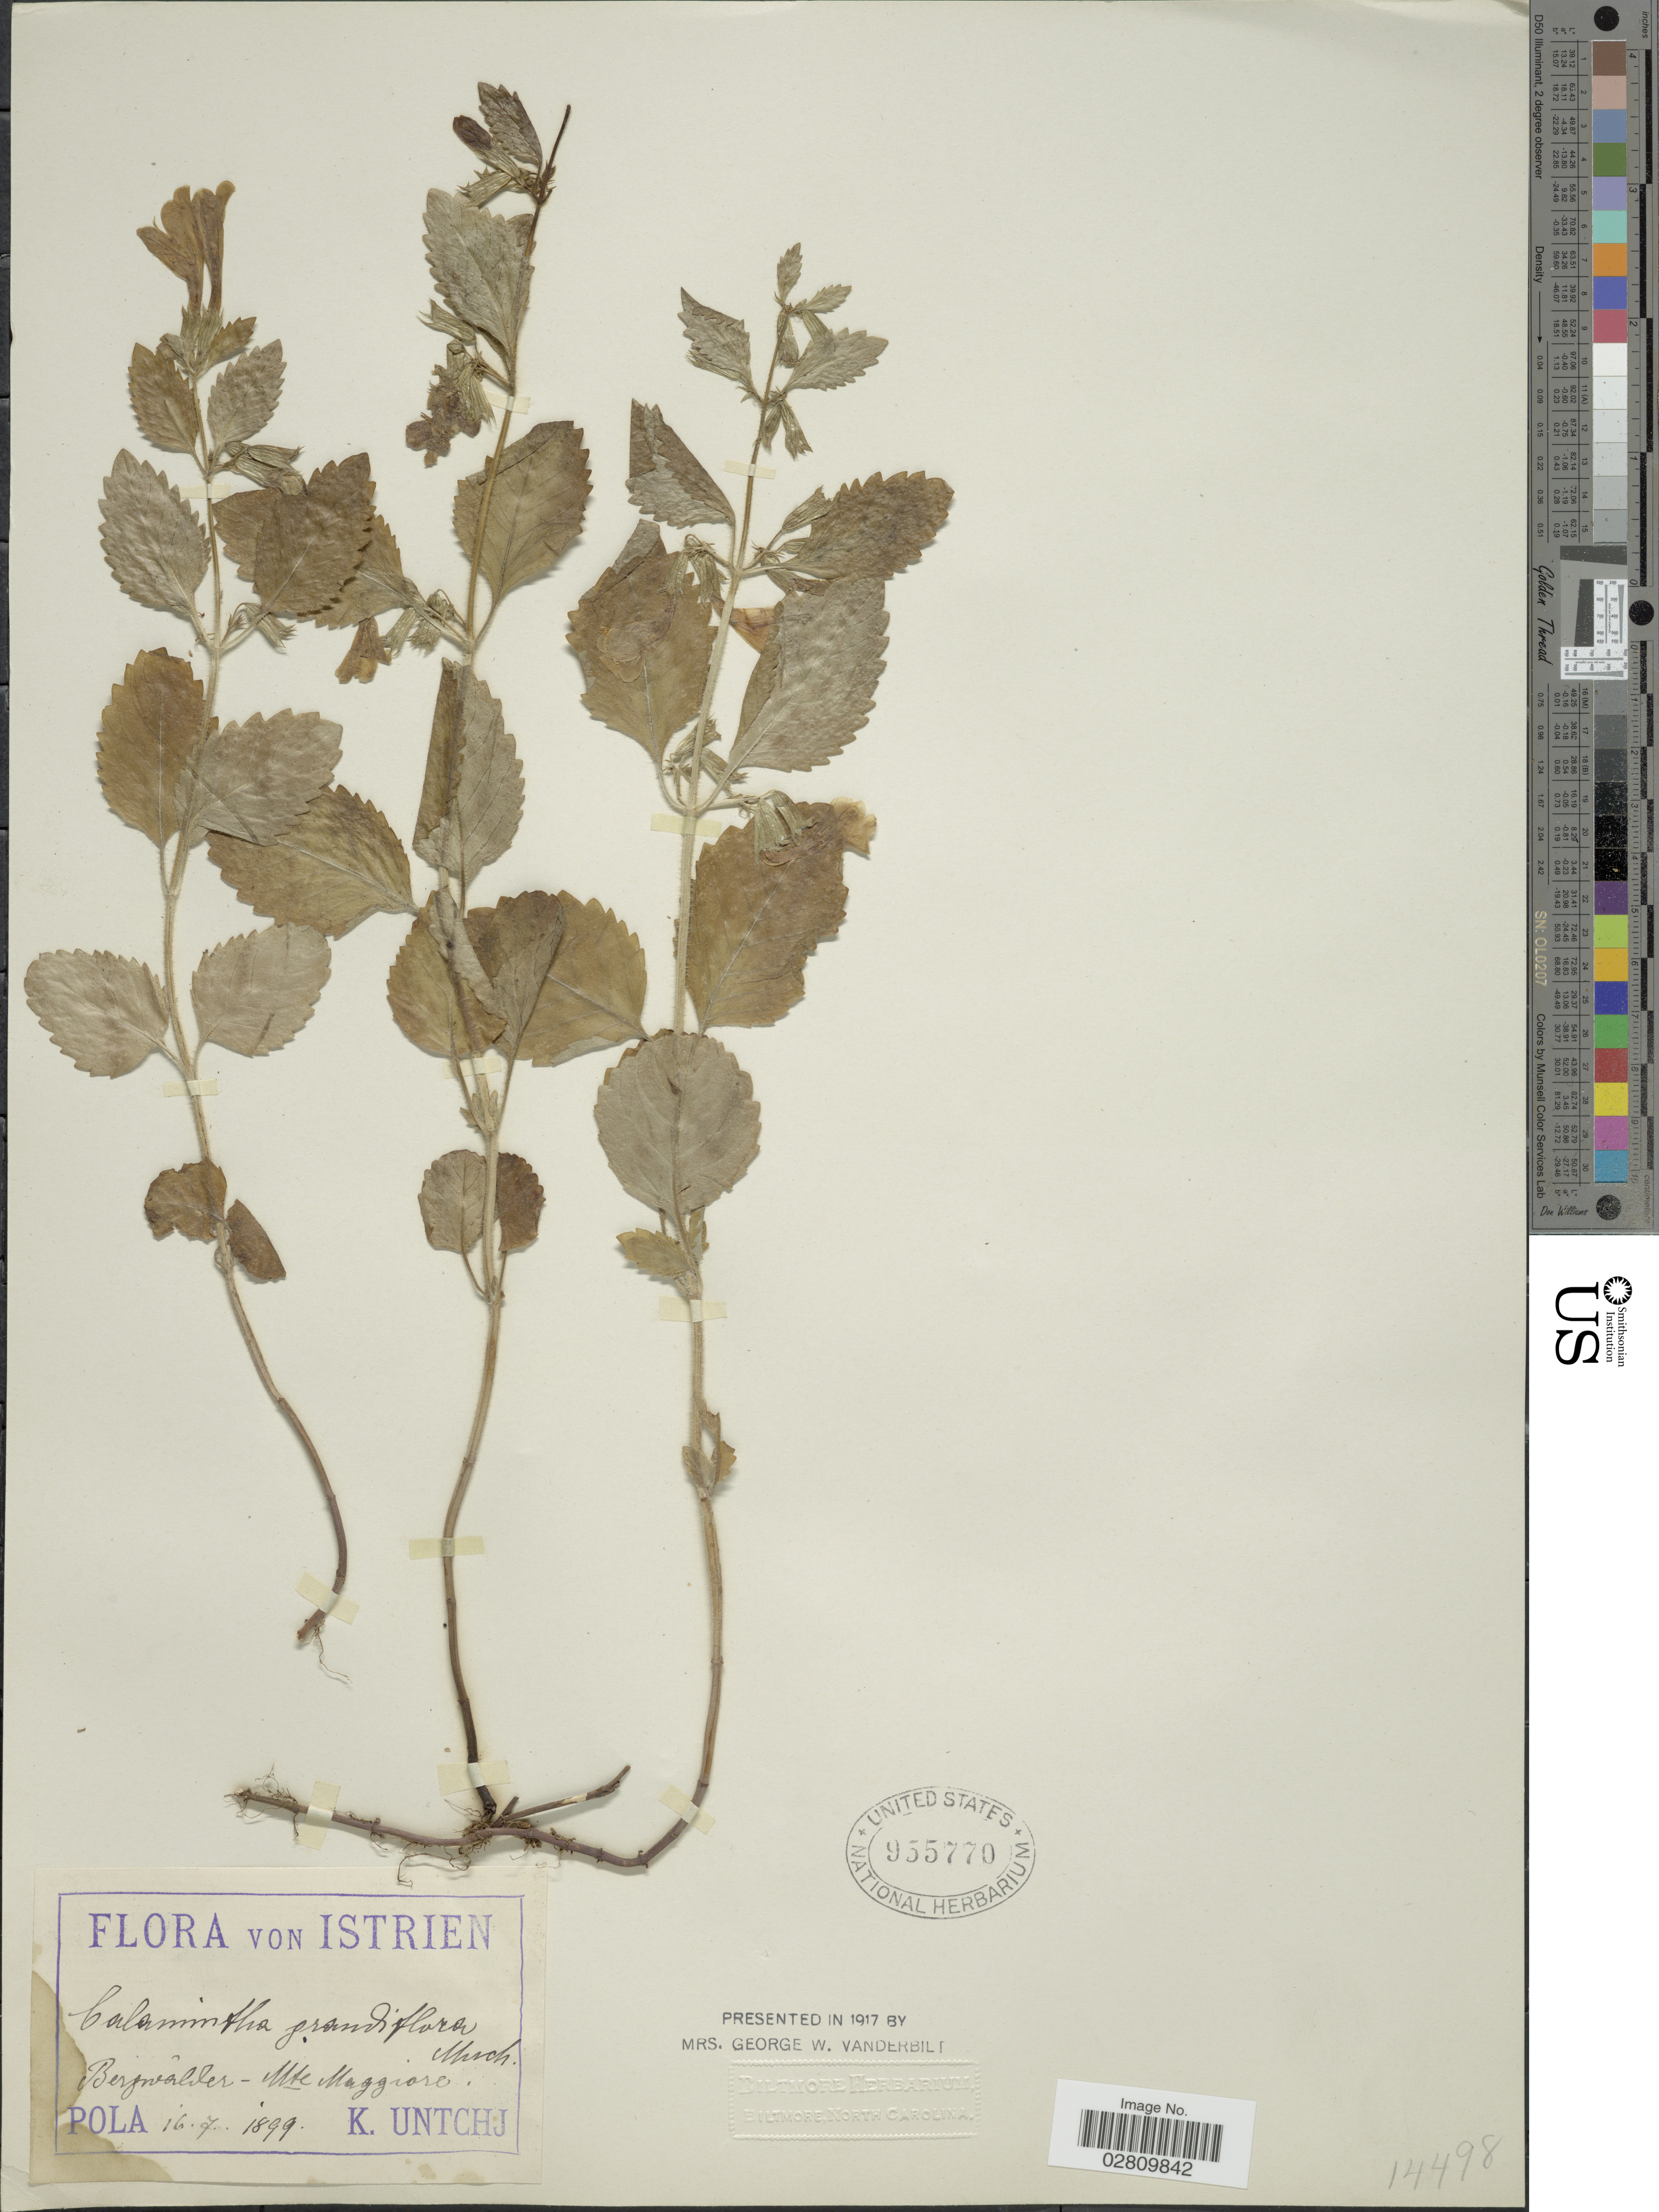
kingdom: Plantae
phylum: Tracheophyta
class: Magnoliopsida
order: Lamiales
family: Lamiaceae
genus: Calamintha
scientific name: Calamintha grandiflora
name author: (L.) Moench.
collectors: K. Untchj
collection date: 1899-07-16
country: Croatia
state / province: Istria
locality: Istrien. Bergwalder - Mte Maggioro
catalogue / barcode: US 955770